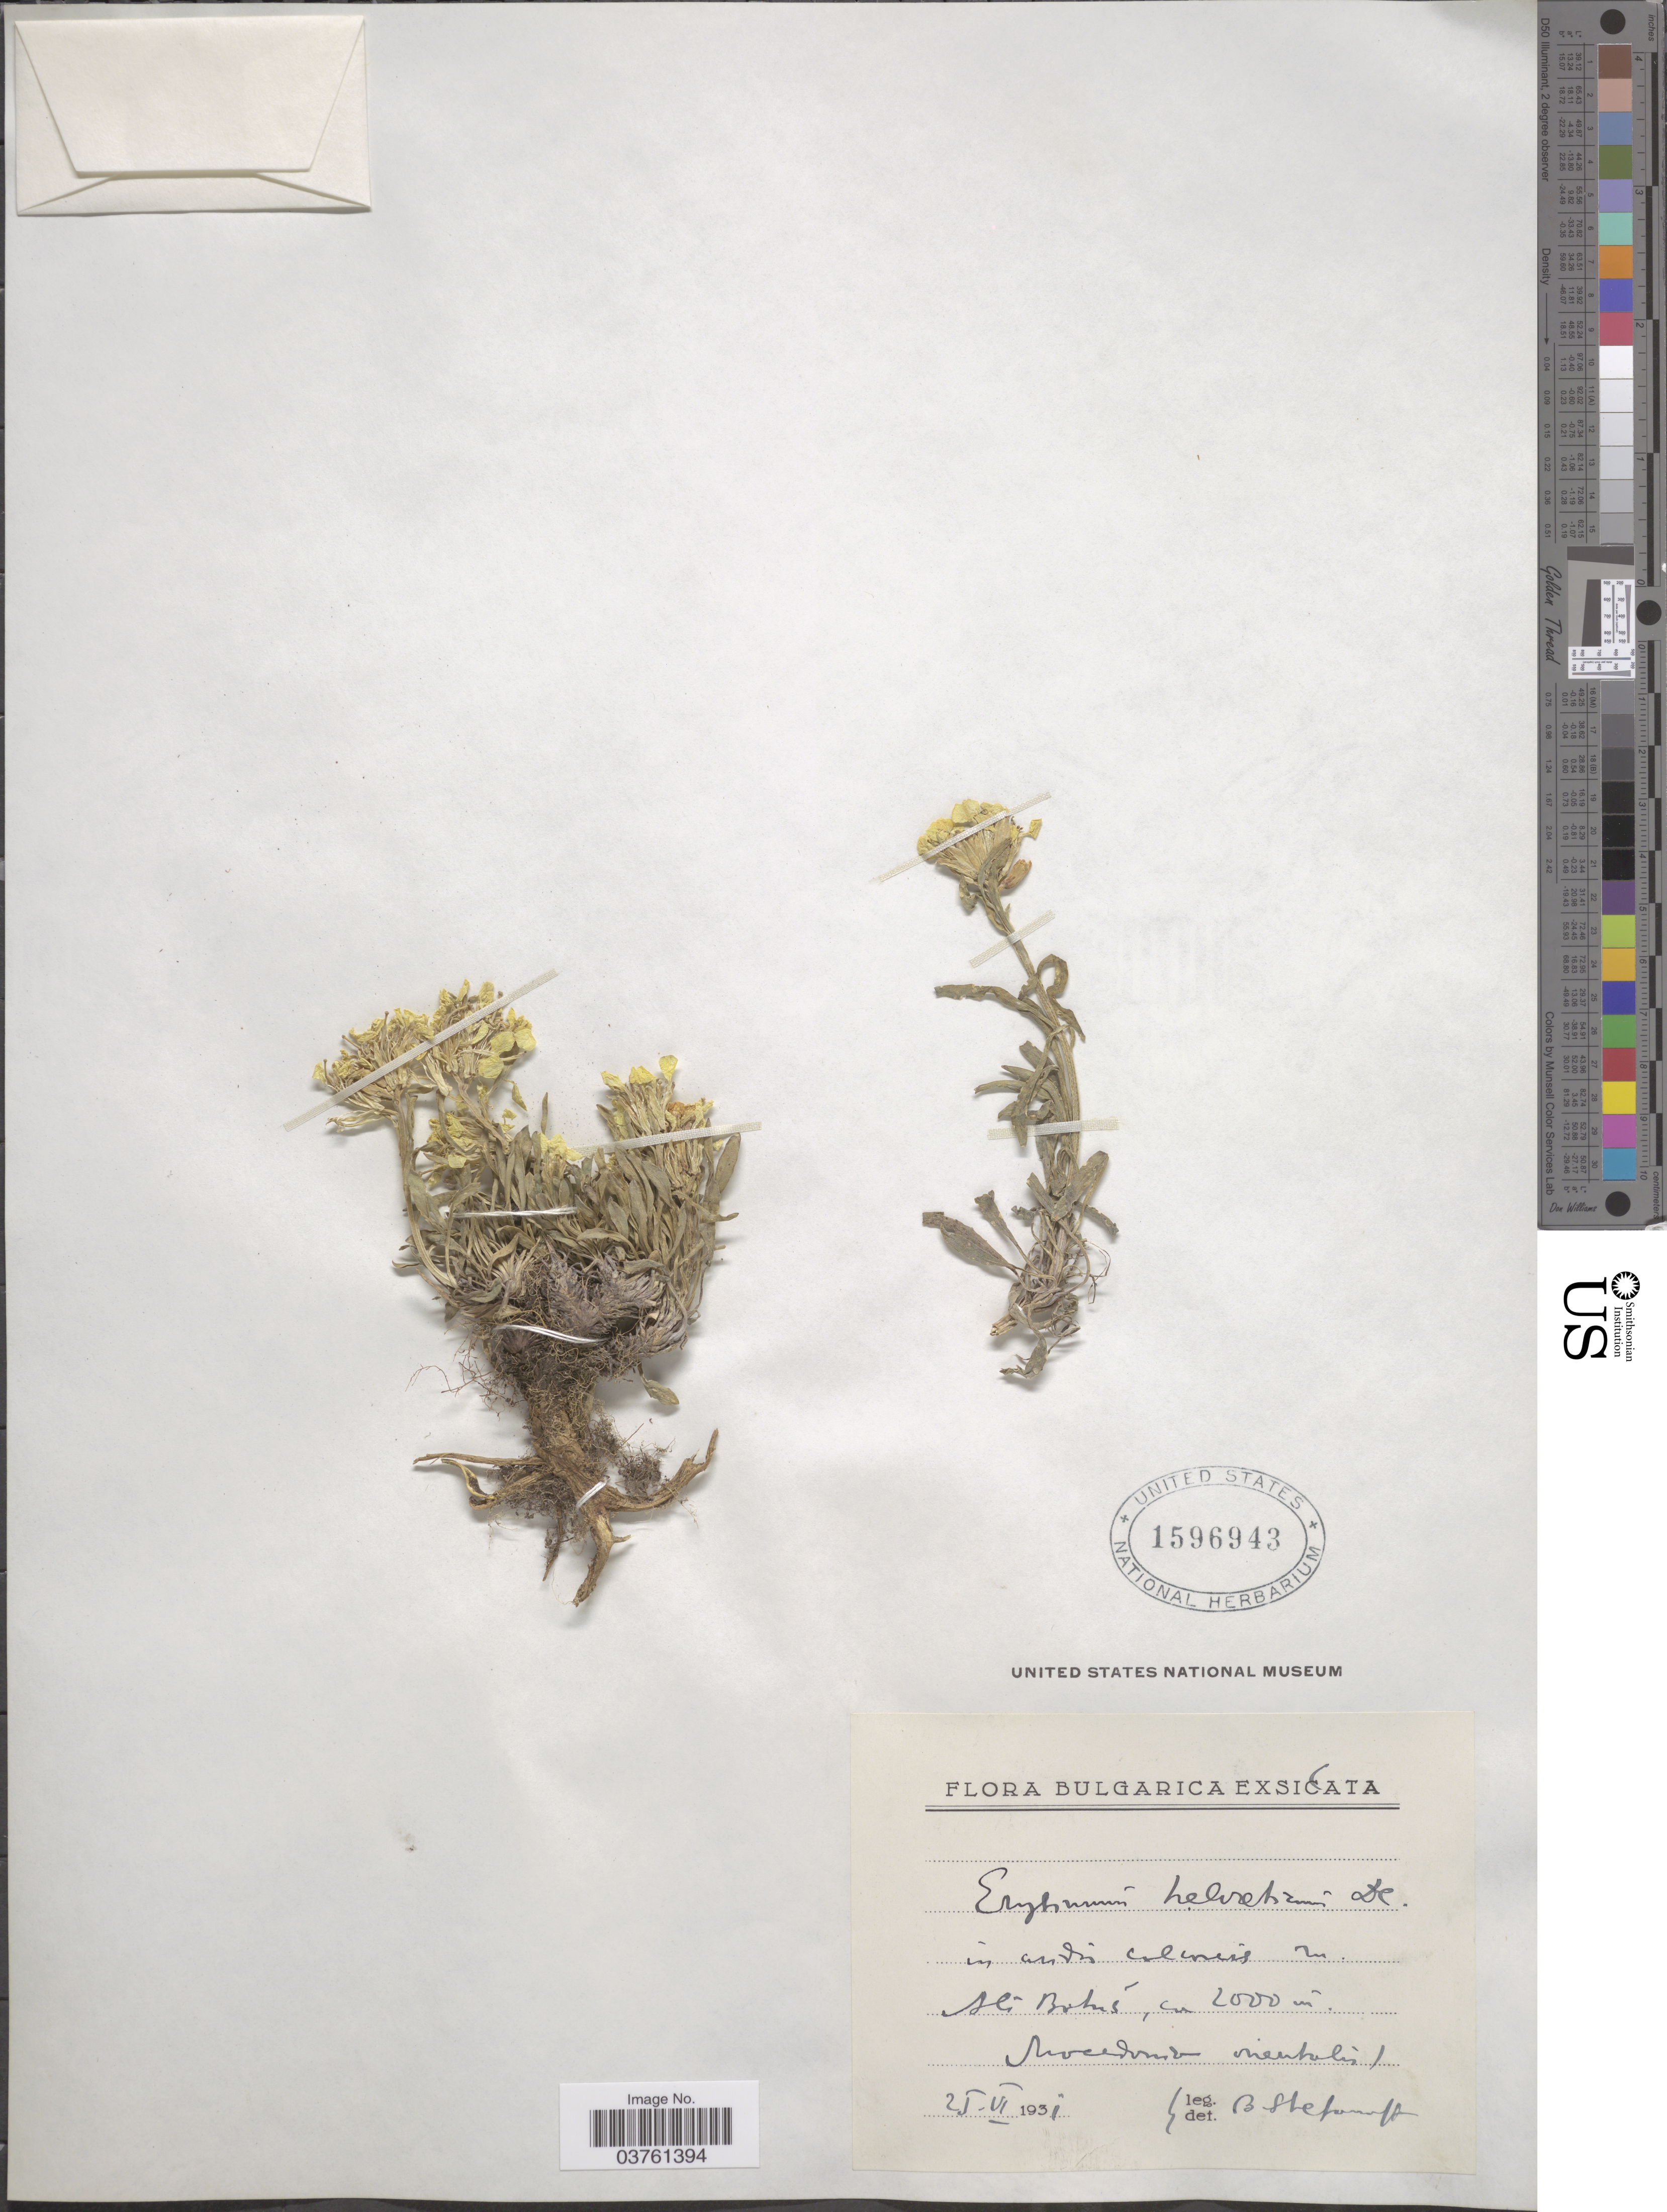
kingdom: Plantae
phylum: Tracheophyta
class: Magnoliopsida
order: Brassicales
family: Brassicaceae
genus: Erysimum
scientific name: Erysimum helveticum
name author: Griseb.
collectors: B. Stefanoff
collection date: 1931-06-25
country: Bulgaria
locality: Bulgarica. In aridis coliness[interpreted] au[interpreted] Se[interpreted] Bohis[interpreted]. [illegible text] orientalis.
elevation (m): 2000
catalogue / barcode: US 1596943